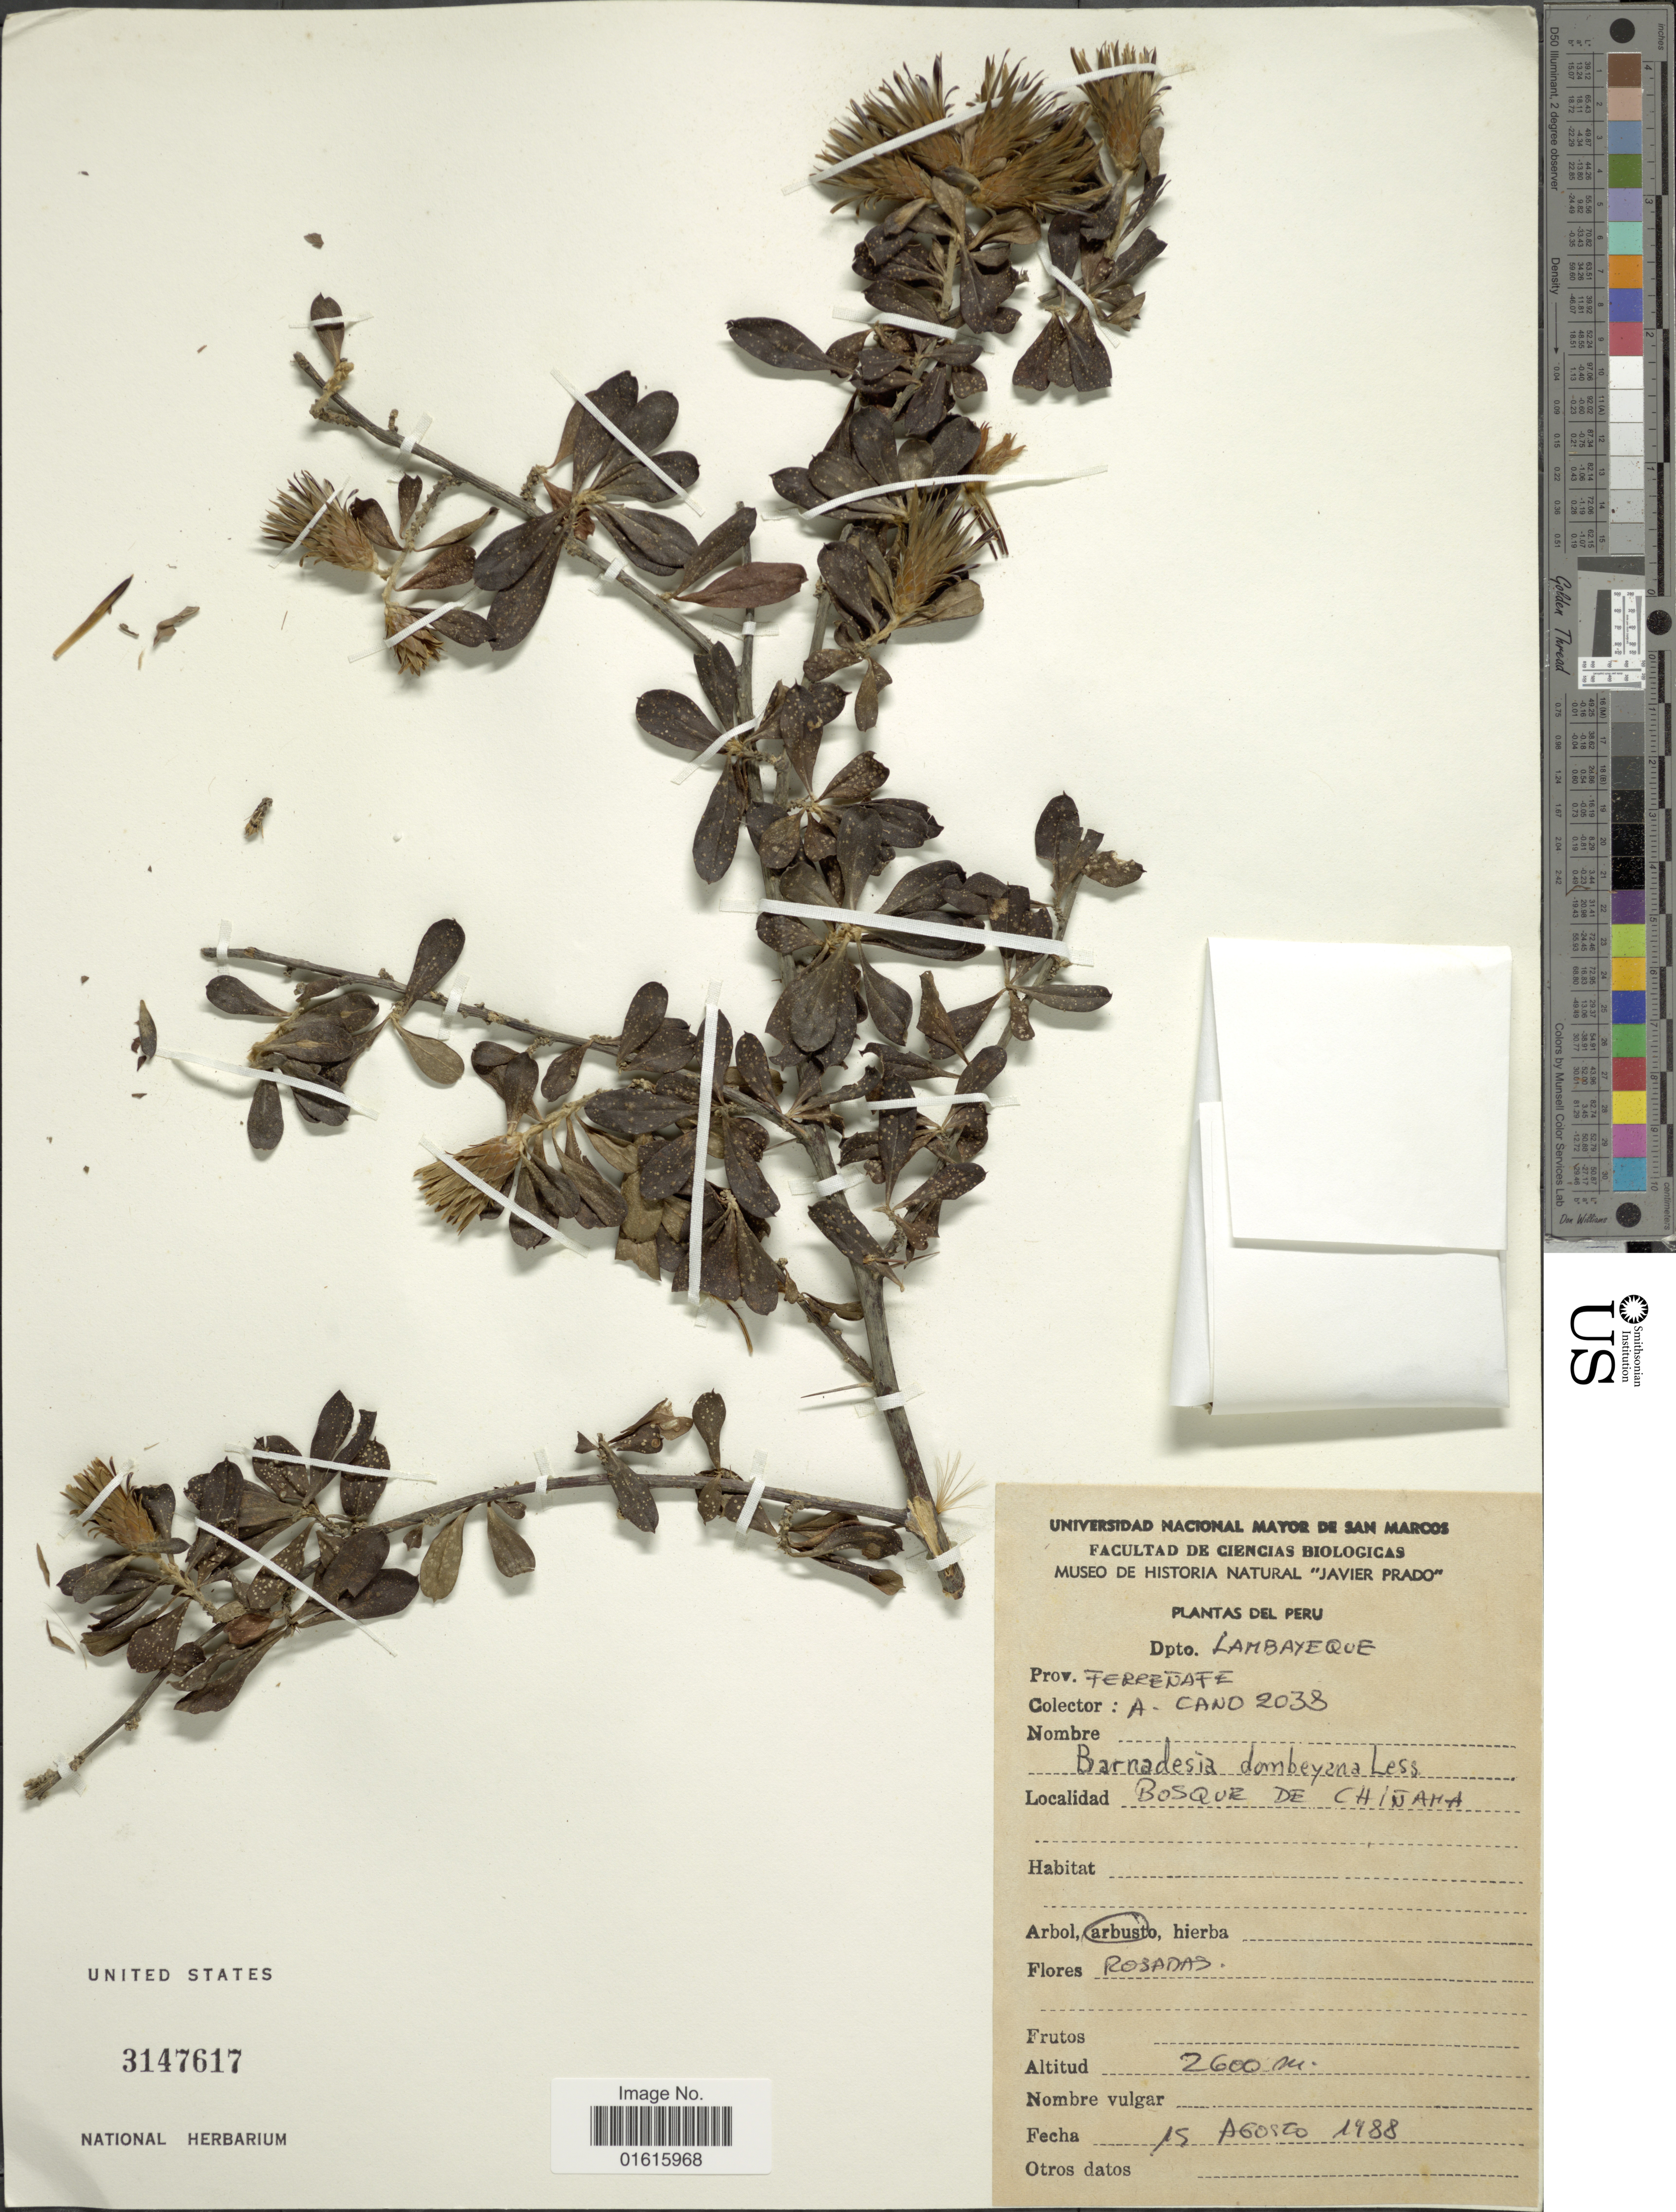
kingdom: Plantae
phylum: Tracheophyta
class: Magnoliopsida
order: Asterales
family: Asteraceae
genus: Barnadesia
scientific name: Barnadesia pycnophylla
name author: Muschl.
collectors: A. Cano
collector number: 2038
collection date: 1988-08-15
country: Peru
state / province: Lambayeque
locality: Bosque de Chinama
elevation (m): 2600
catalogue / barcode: US 3147617